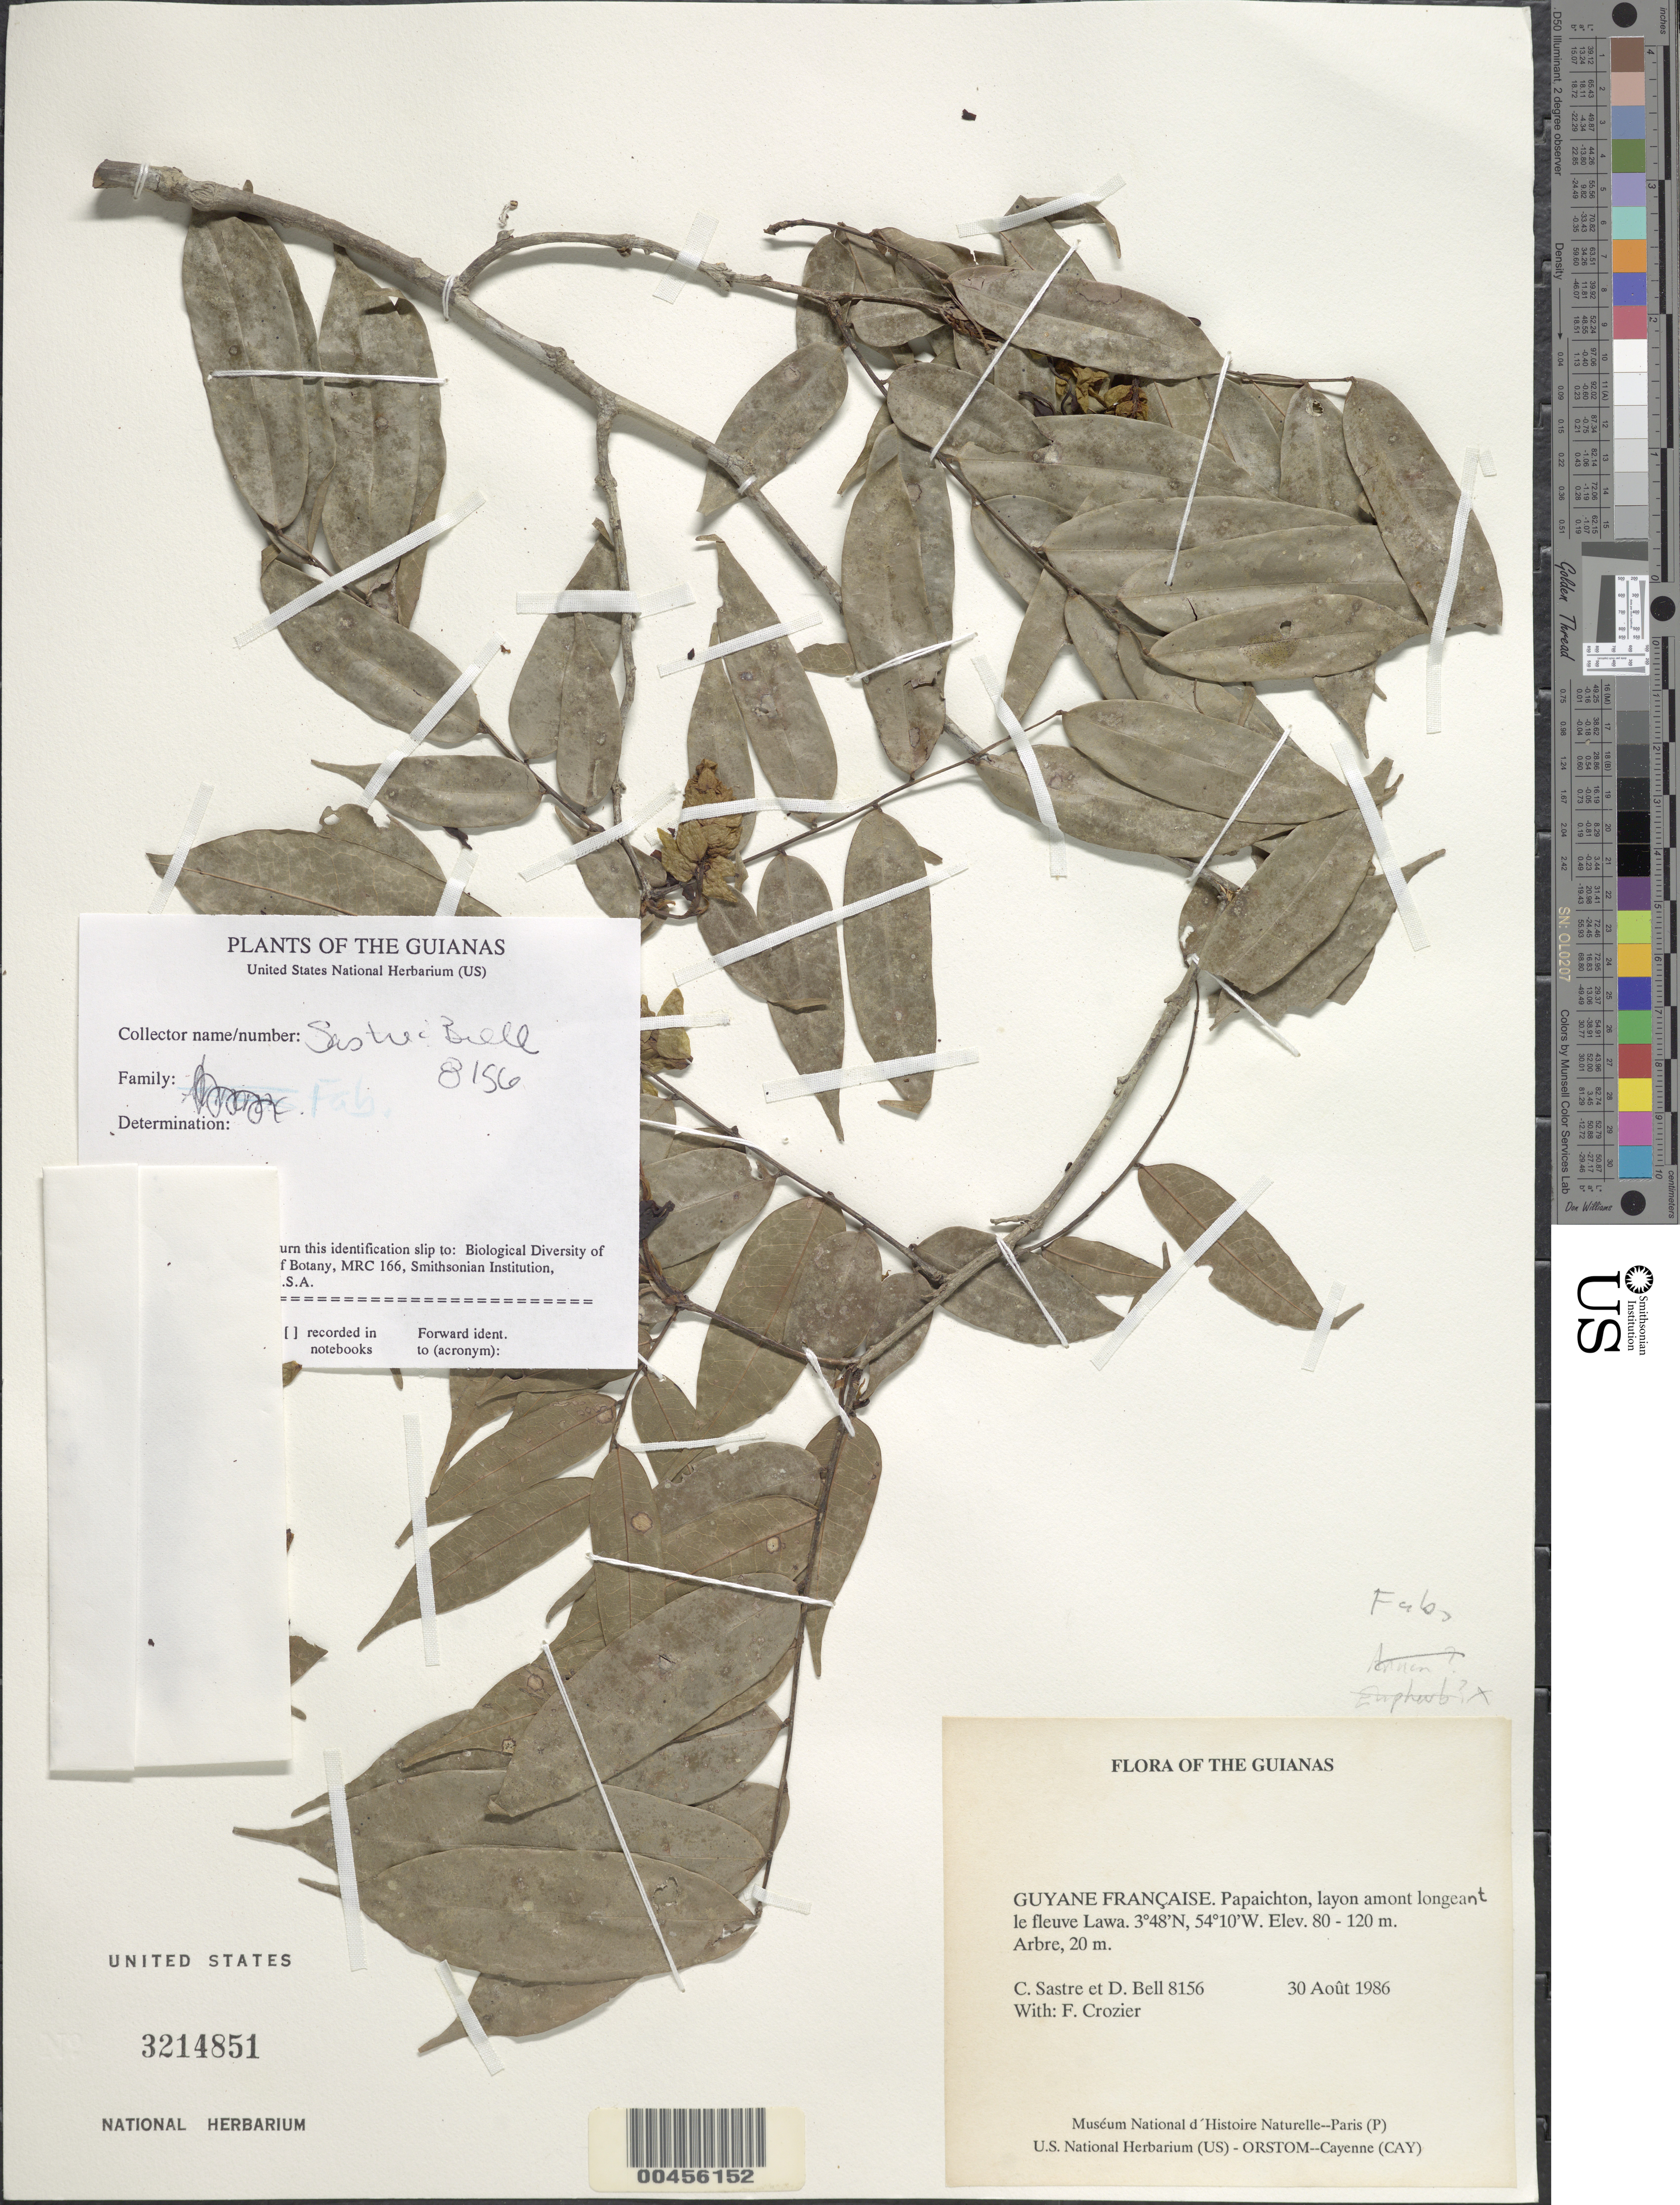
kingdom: Plantae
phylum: Tracheophyta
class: Magnoliopsida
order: Fabales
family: Fabaceae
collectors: C. H. L. Sastre, D. A. Bell & F. Crozier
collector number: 8156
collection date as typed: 30 August 1986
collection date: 1986-08-30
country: French Guiana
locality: Papaichton, layon amont longeant le fleuve Lawa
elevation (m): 80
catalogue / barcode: US 3214851